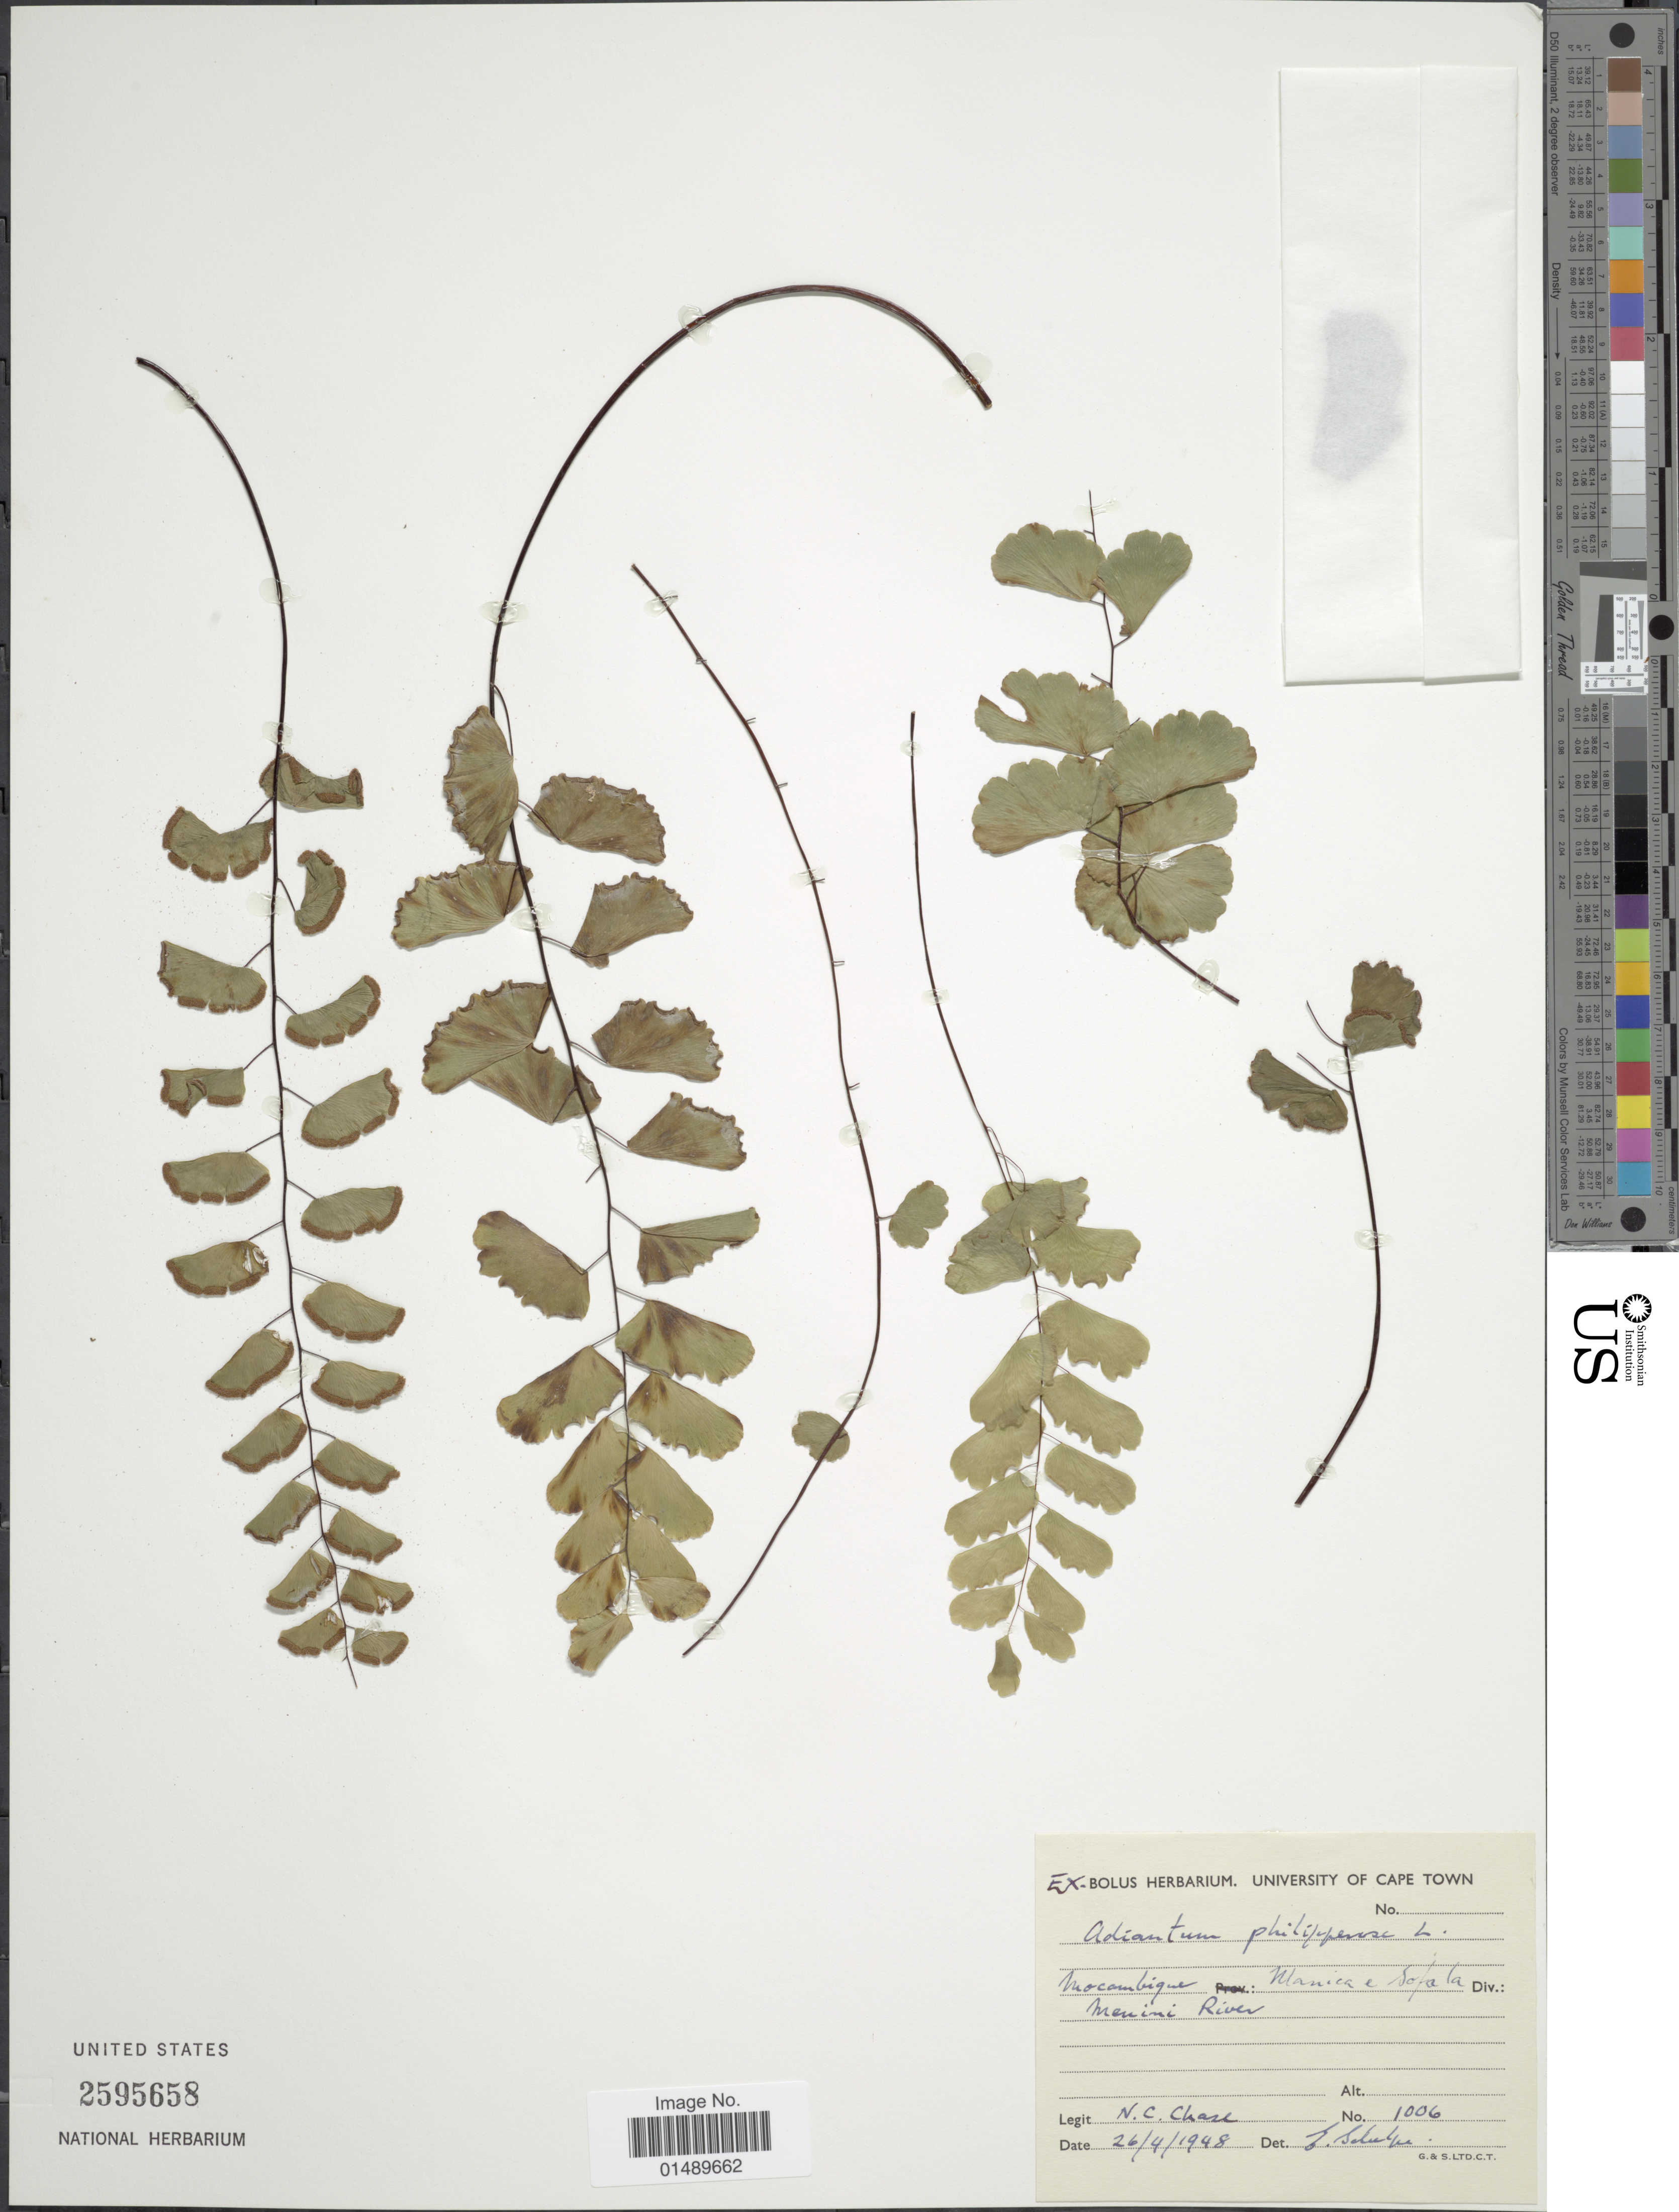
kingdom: Plantae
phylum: Tracheophyta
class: Polypodiopsida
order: Polypodiales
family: Pteridaceae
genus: Adiantum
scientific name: Adiantum philippense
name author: L.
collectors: N. C. Chase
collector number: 1006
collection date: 1948-04-26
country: Mozambique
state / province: Manica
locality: Mozambique, Manica e Sofala, Menini River.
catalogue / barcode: US 2595658